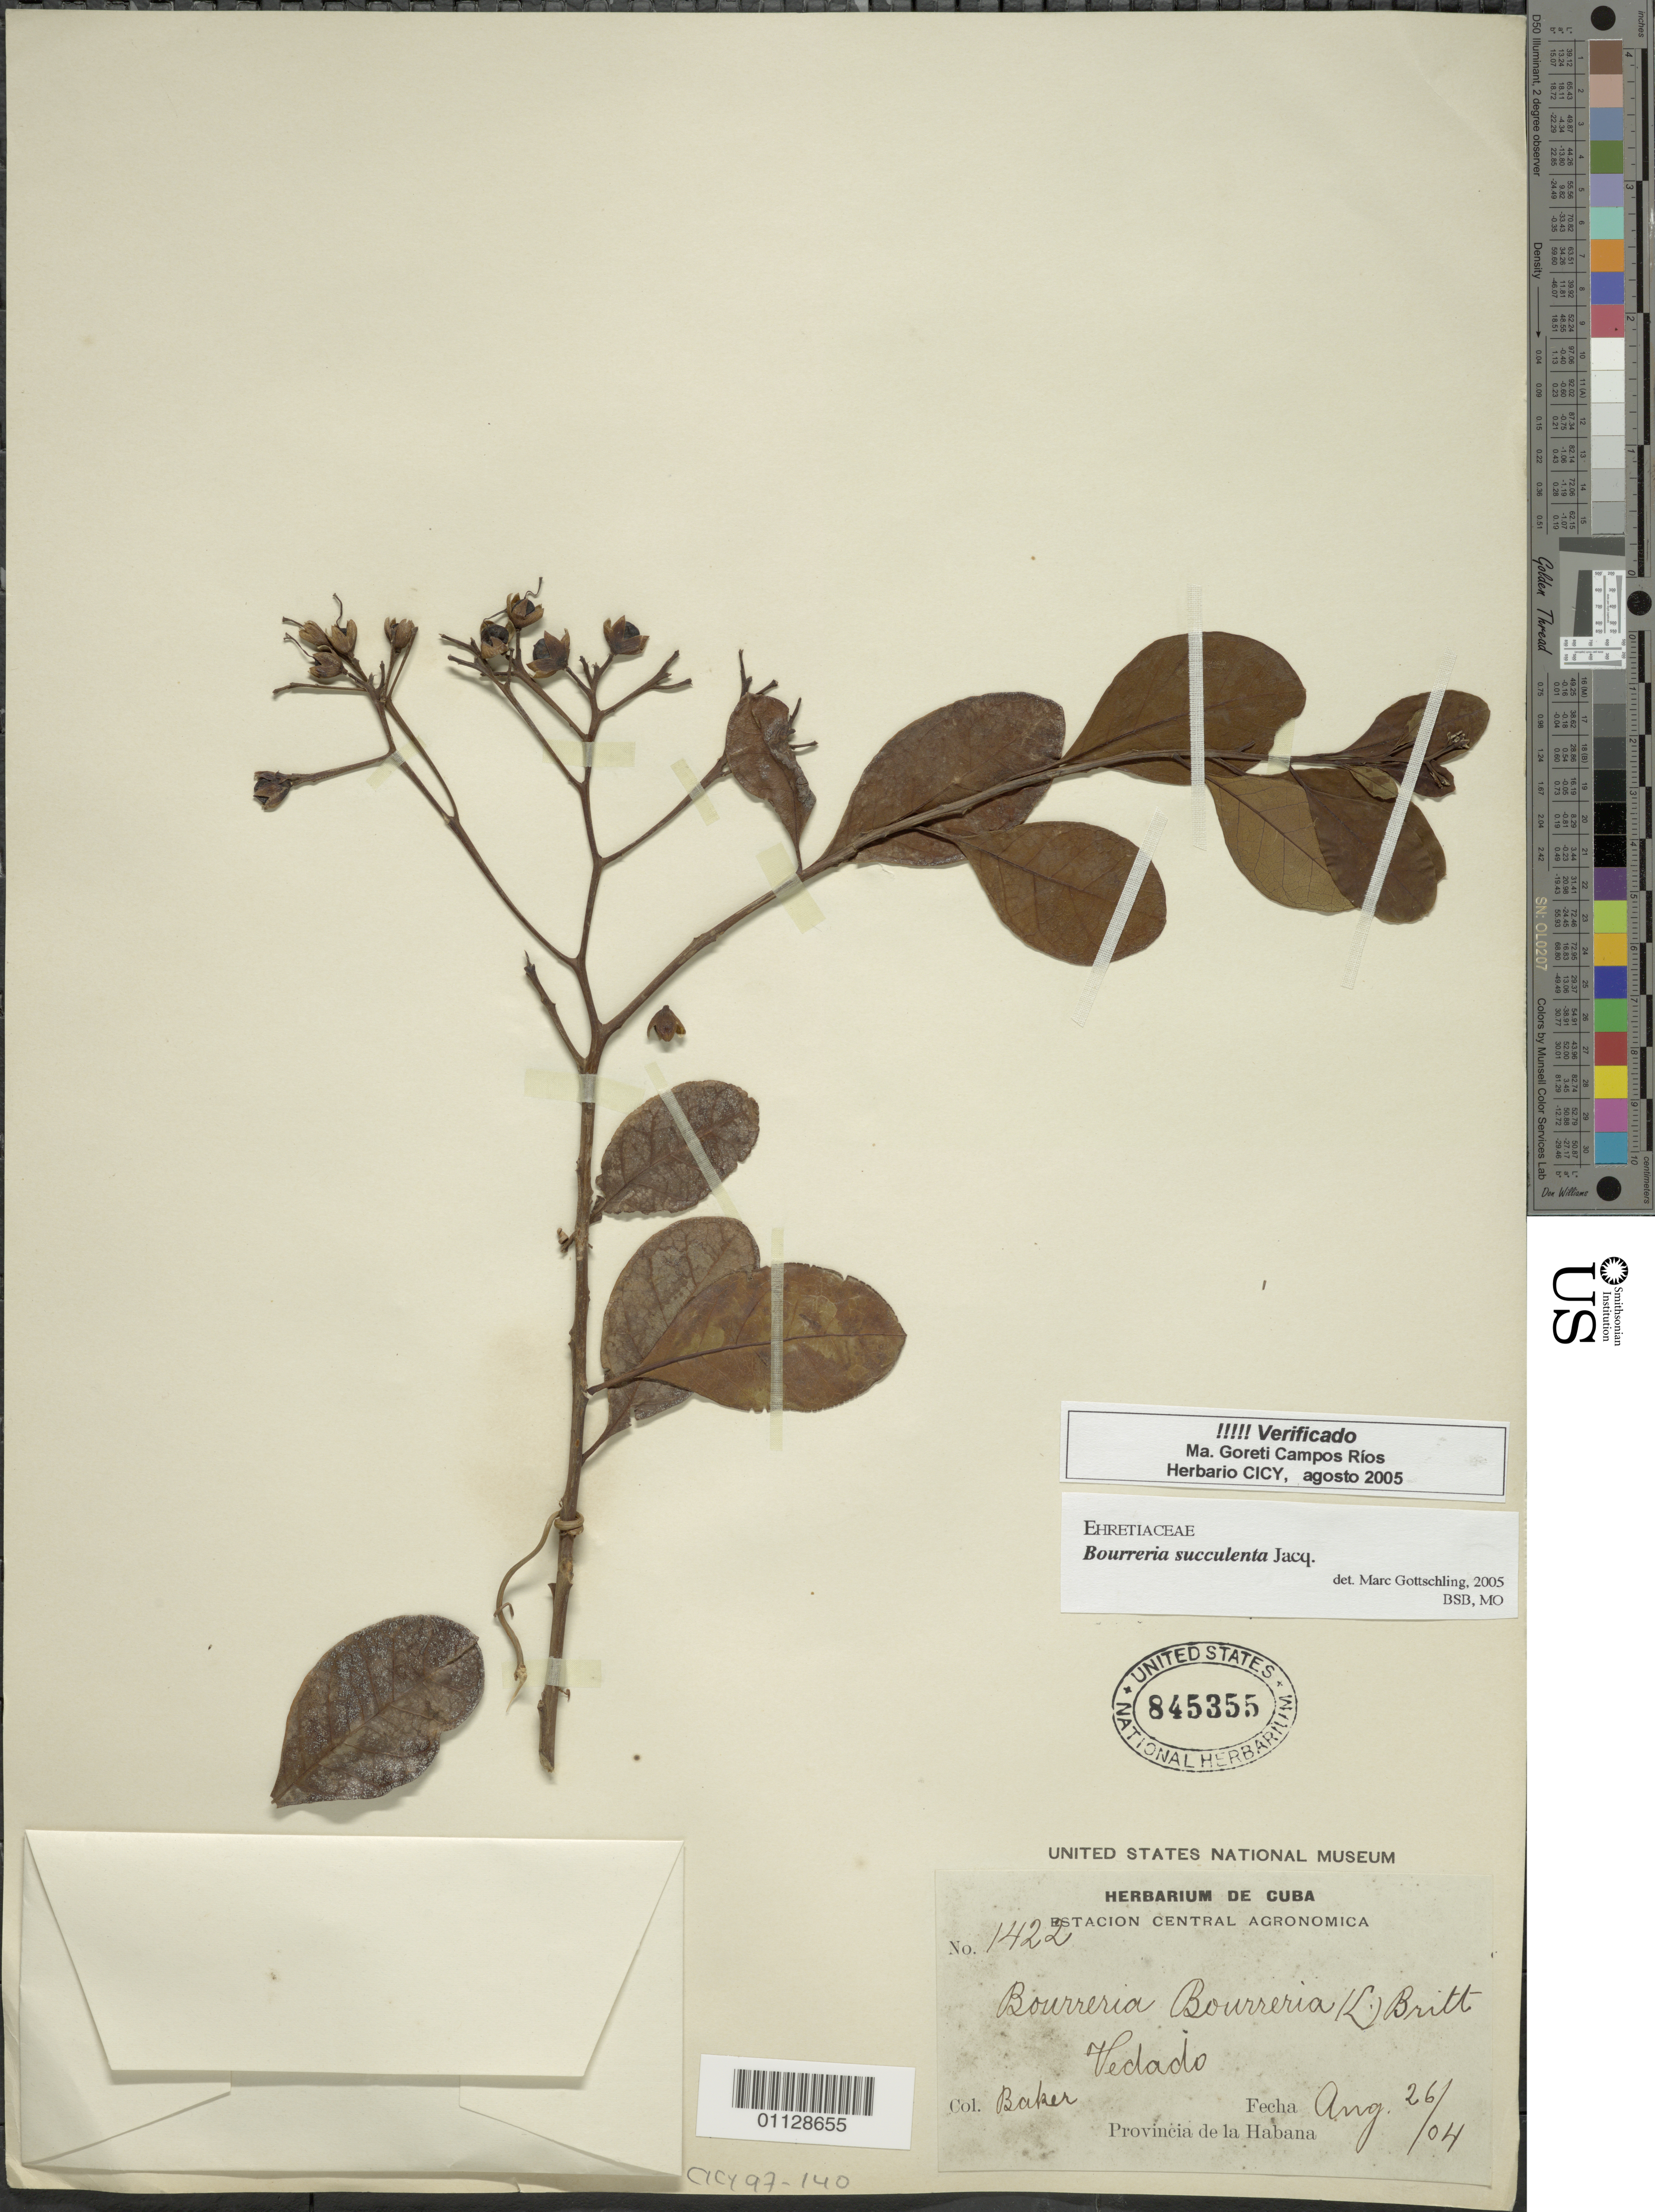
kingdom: Plantae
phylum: Tracheophyta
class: Magnoliopsida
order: Boraginales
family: Ehretiaceae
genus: Bourreria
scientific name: Bourreria succulenta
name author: Jacq.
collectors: C. F. Baker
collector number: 1422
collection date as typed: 26 Aug 1904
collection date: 1904-08-26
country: Cuba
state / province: La Habana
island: Cuba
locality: Vedado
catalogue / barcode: US 845355